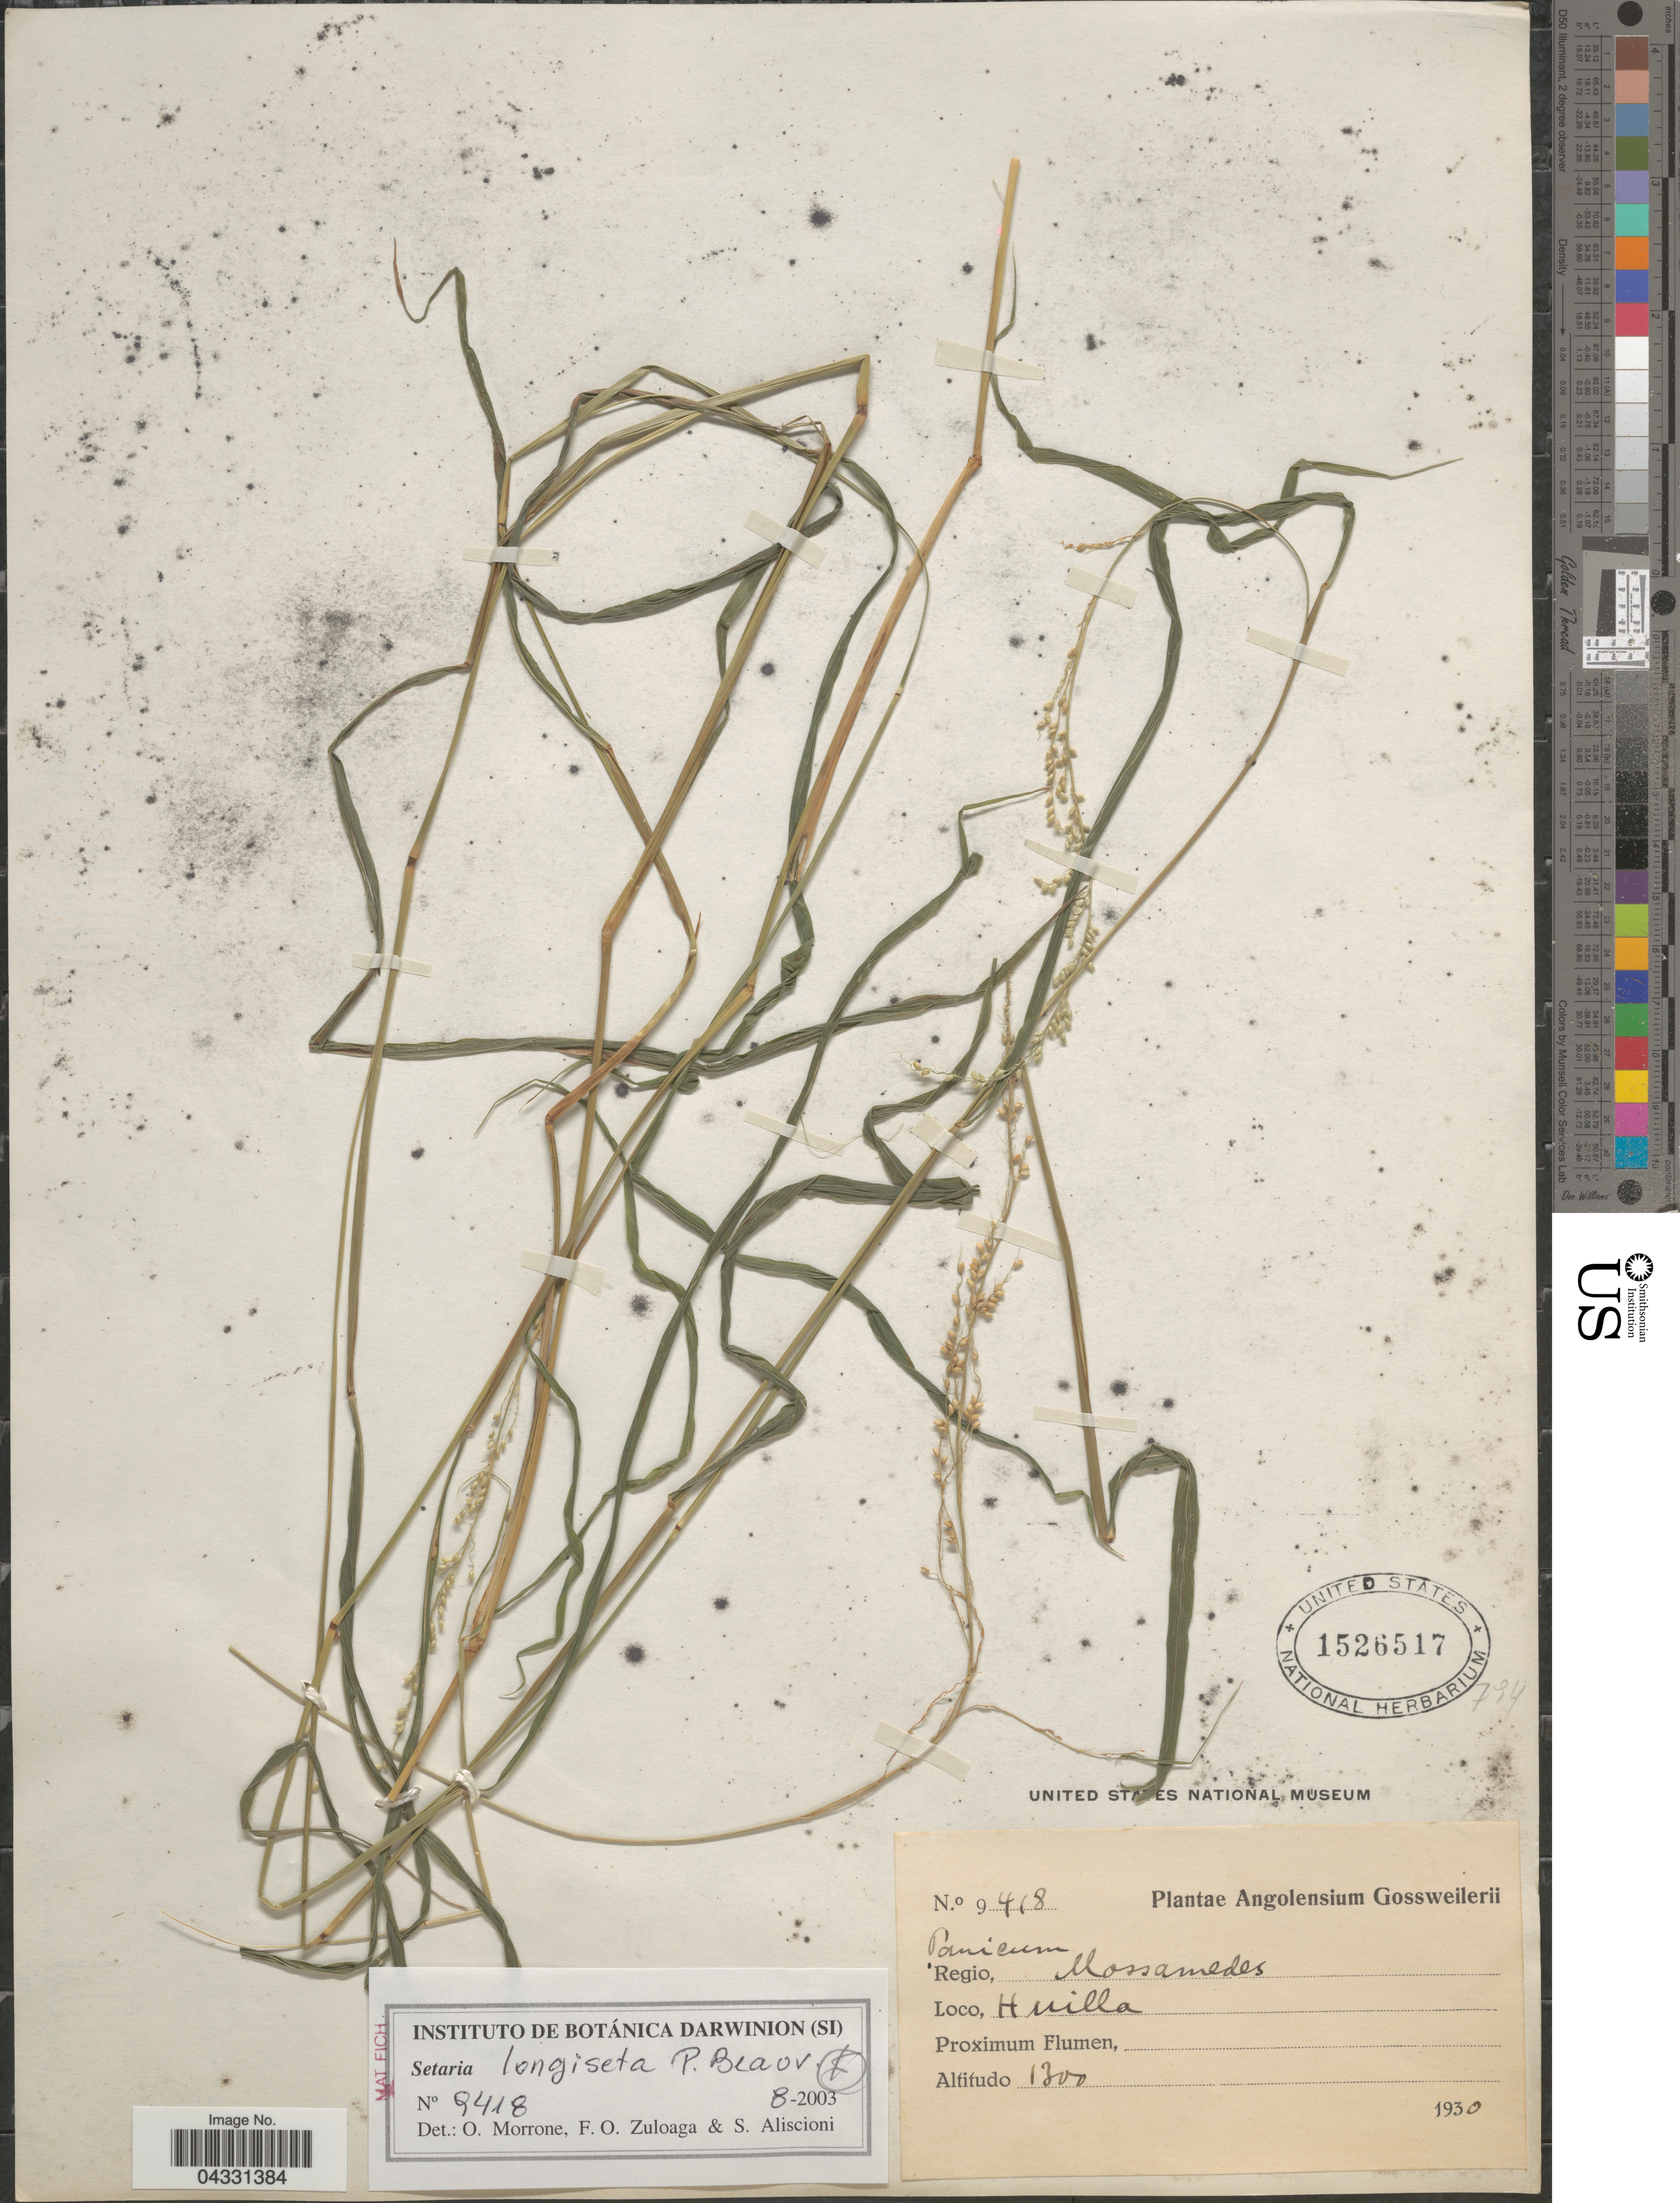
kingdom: Plantae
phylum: Tracheophyta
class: Liliopsida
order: Poales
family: Poaceae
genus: Setaria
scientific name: Setaria longiseta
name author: P. Beauv.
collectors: -. Gossweiler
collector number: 9418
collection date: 1930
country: Angola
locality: Angolensium. Regio, Mossamedes. Huilla.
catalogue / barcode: US 1526517